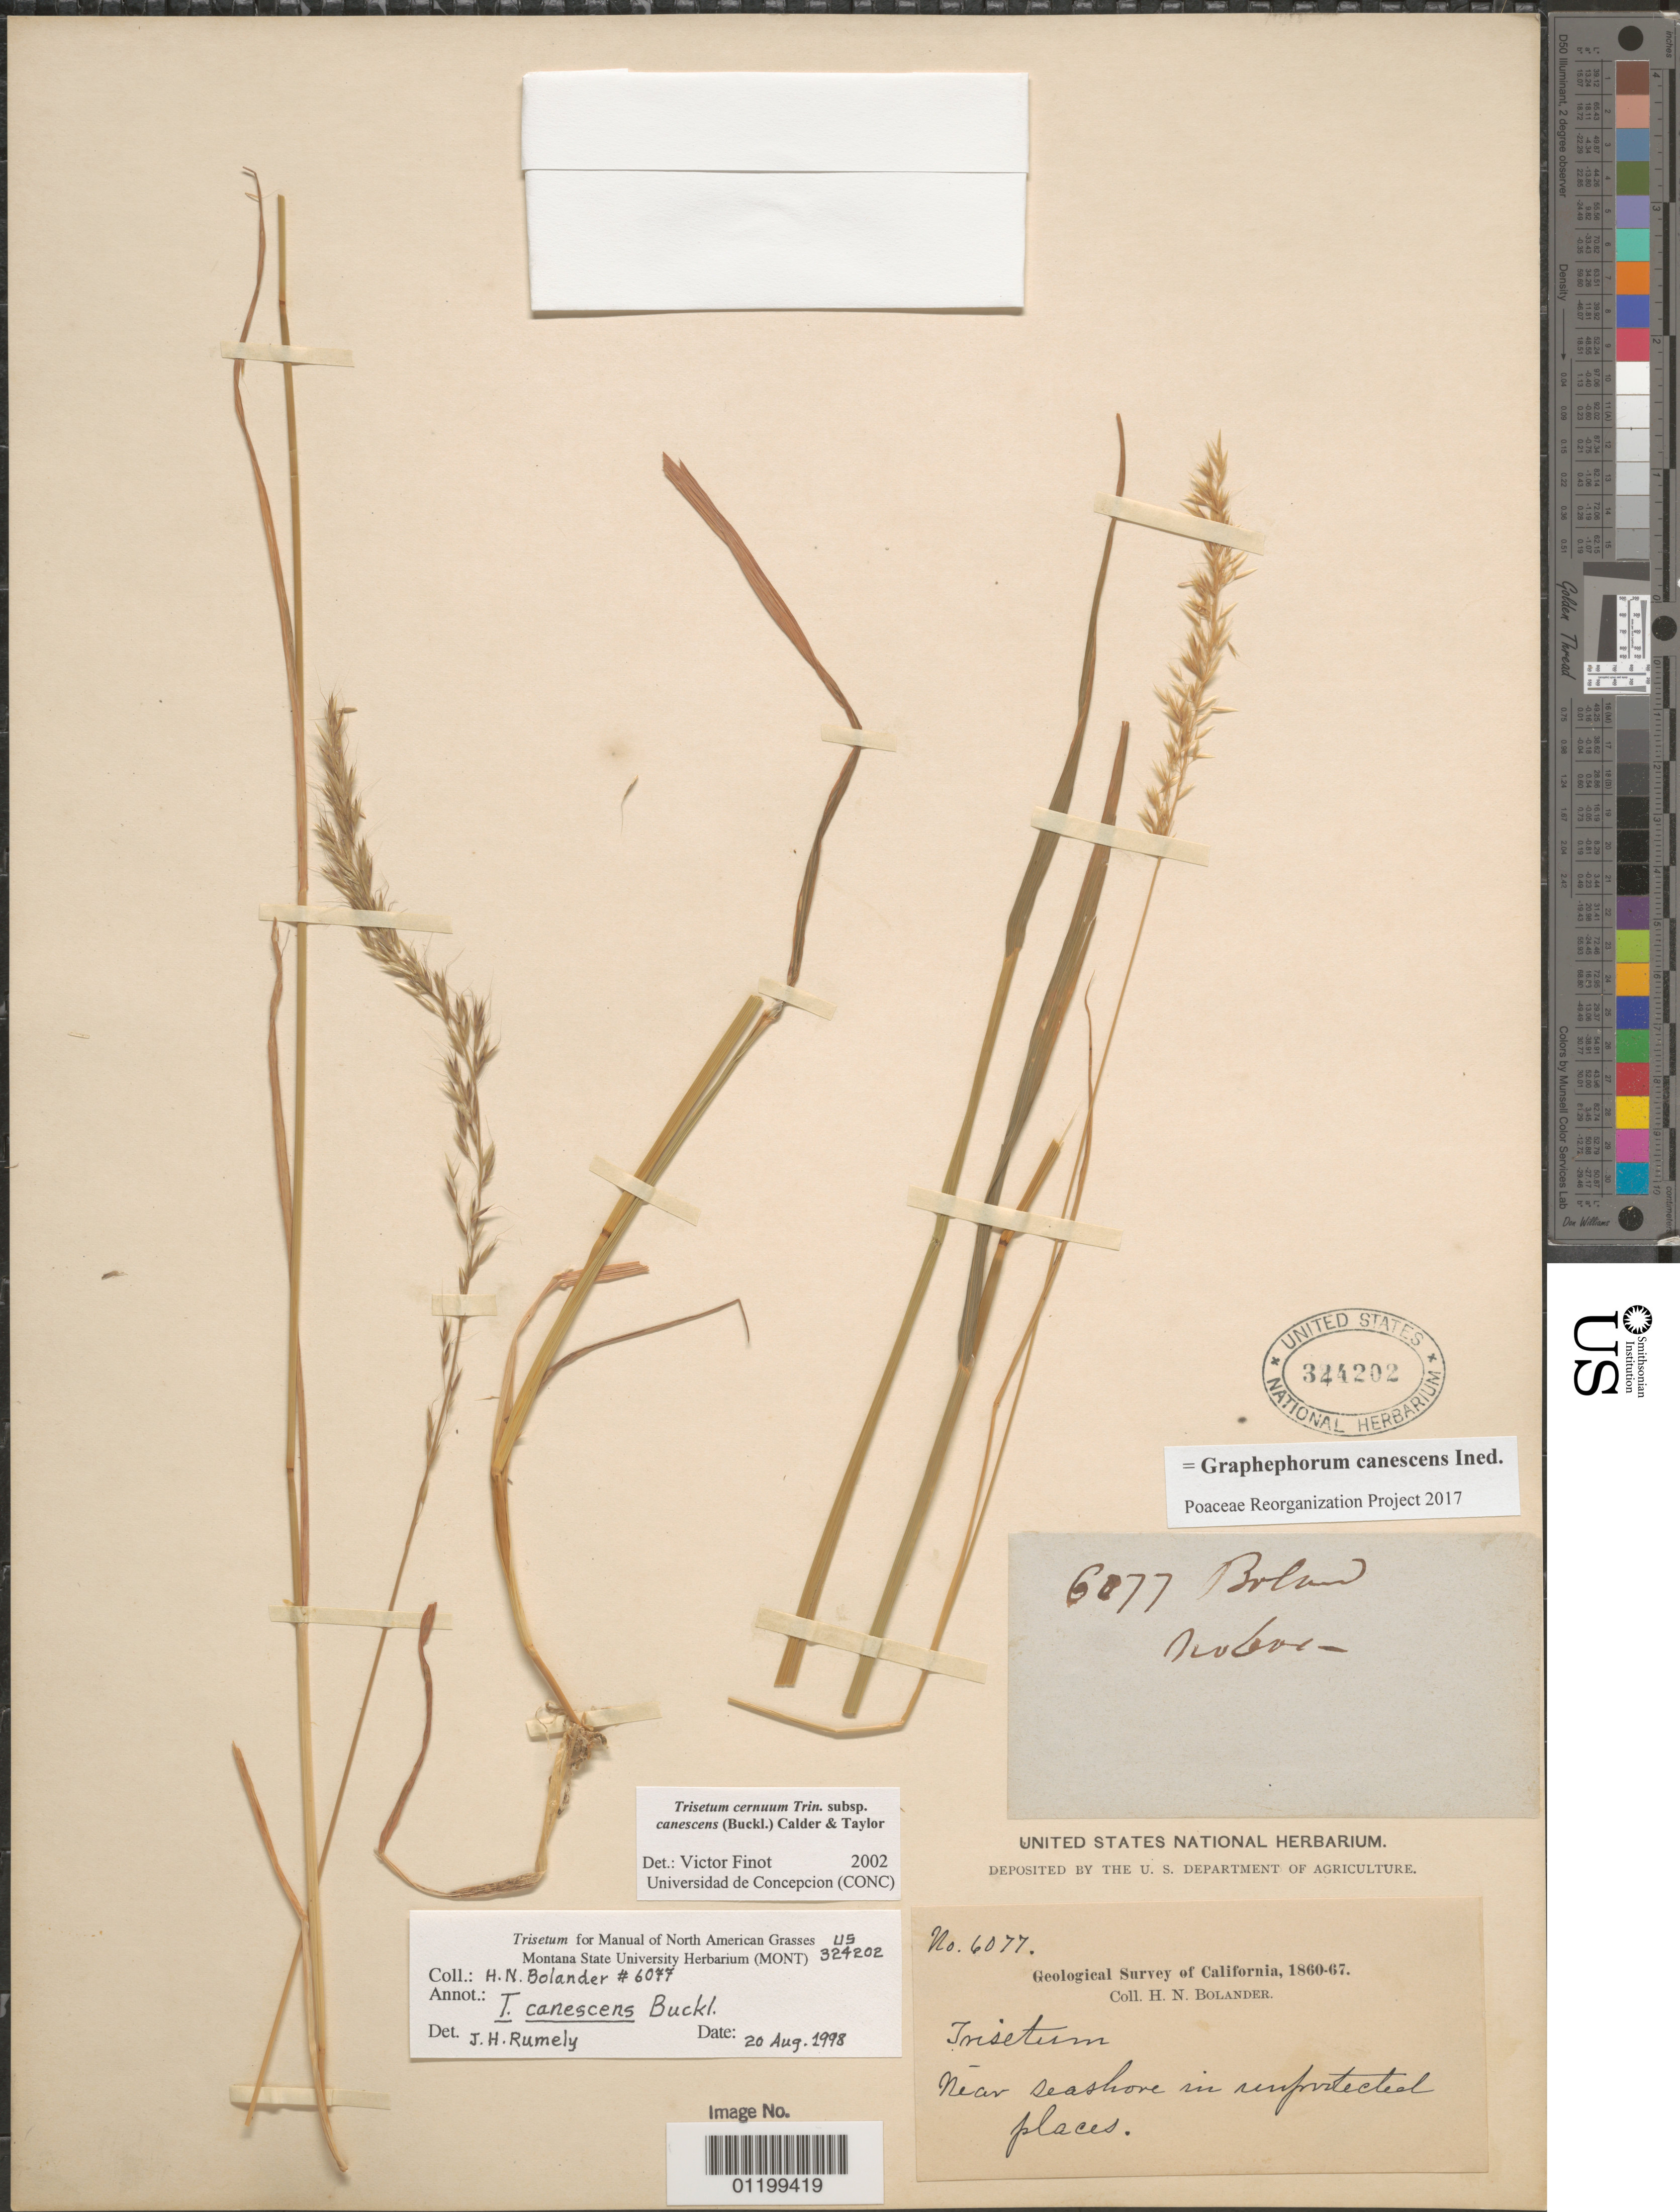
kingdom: Plantae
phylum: Tracheophyta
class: Liliopsida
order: Poales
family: Poaceae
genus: Graphephorum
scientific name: Graphephorum canescens ined.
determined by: Poaceae Reorganization Project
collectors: H. Bolander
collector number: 6077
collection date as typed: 1860 to -- --- 1867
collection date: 1860/1867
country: United States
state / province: California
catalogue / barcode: US 344202